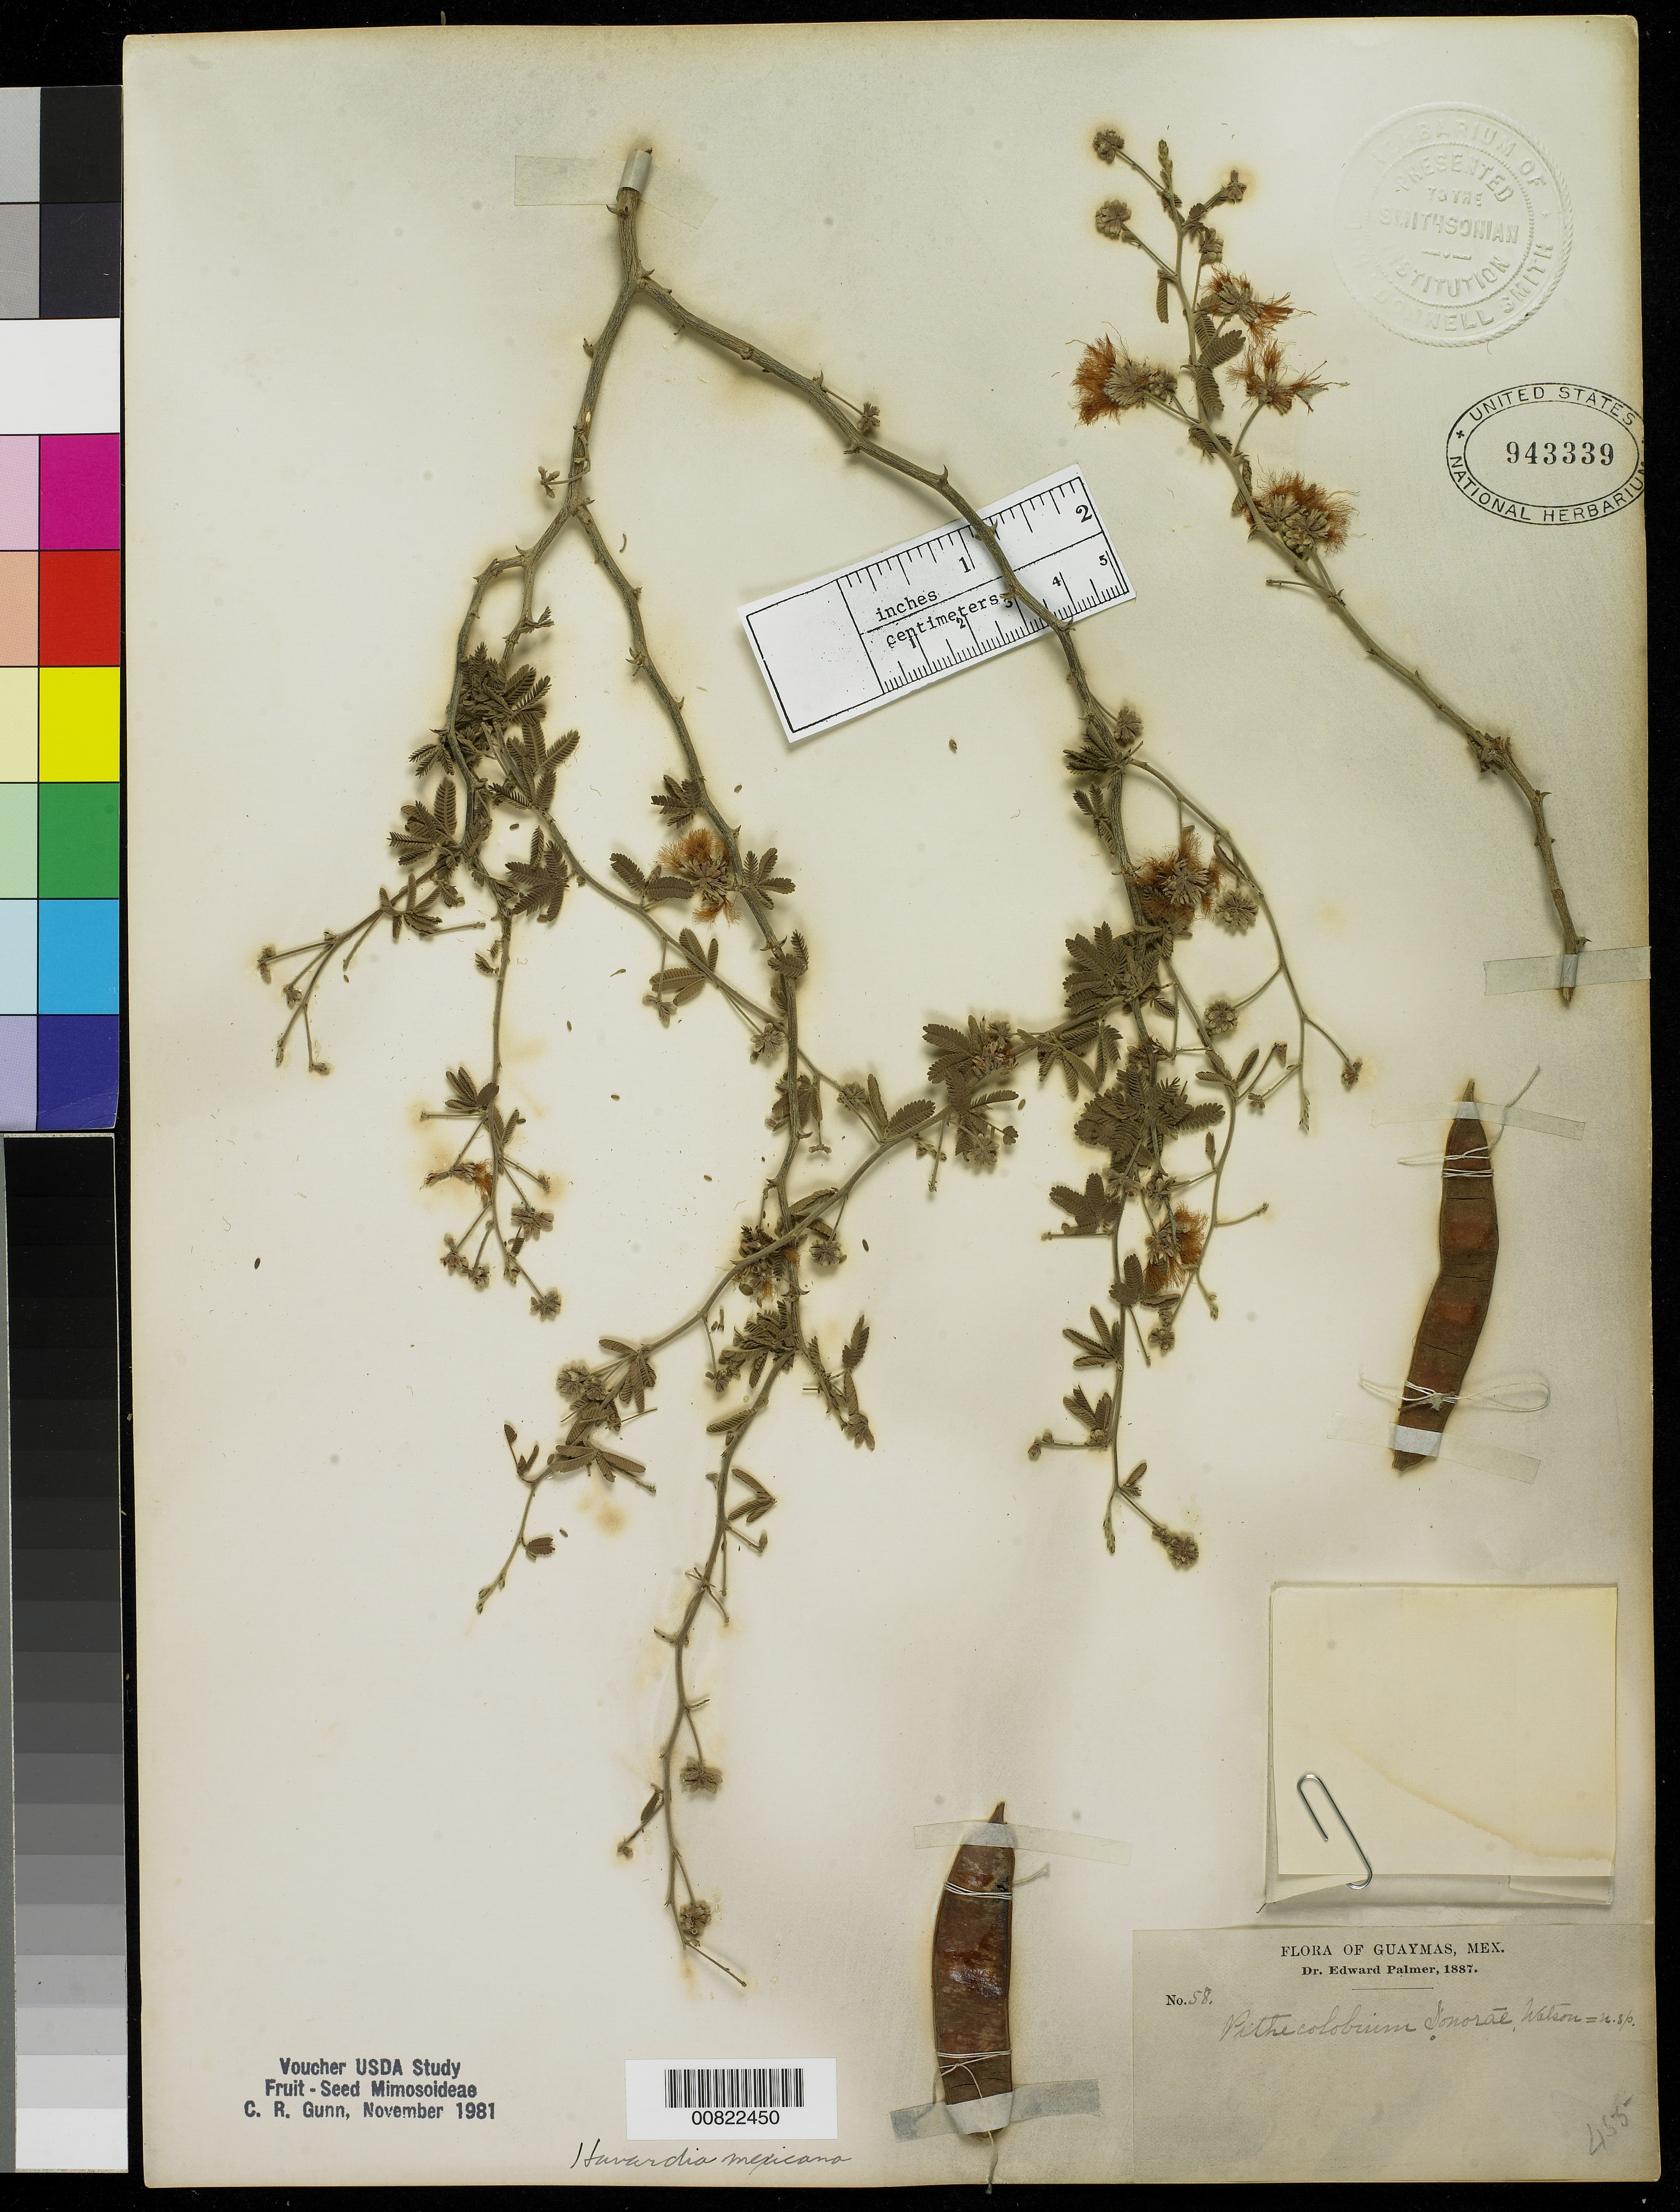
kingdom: Plantae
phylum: Tracheophyta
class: Magnoliopsida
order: Fabales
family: Fabaceae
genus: Havardia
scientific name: Havardia sonorae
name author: (S. Watson) Britton & Rose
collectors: E. Palmer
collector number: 58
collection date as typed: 1887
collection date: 1887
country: Mexico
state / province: Sonora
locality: Guaymas, Sonora.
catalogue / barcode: US 943339